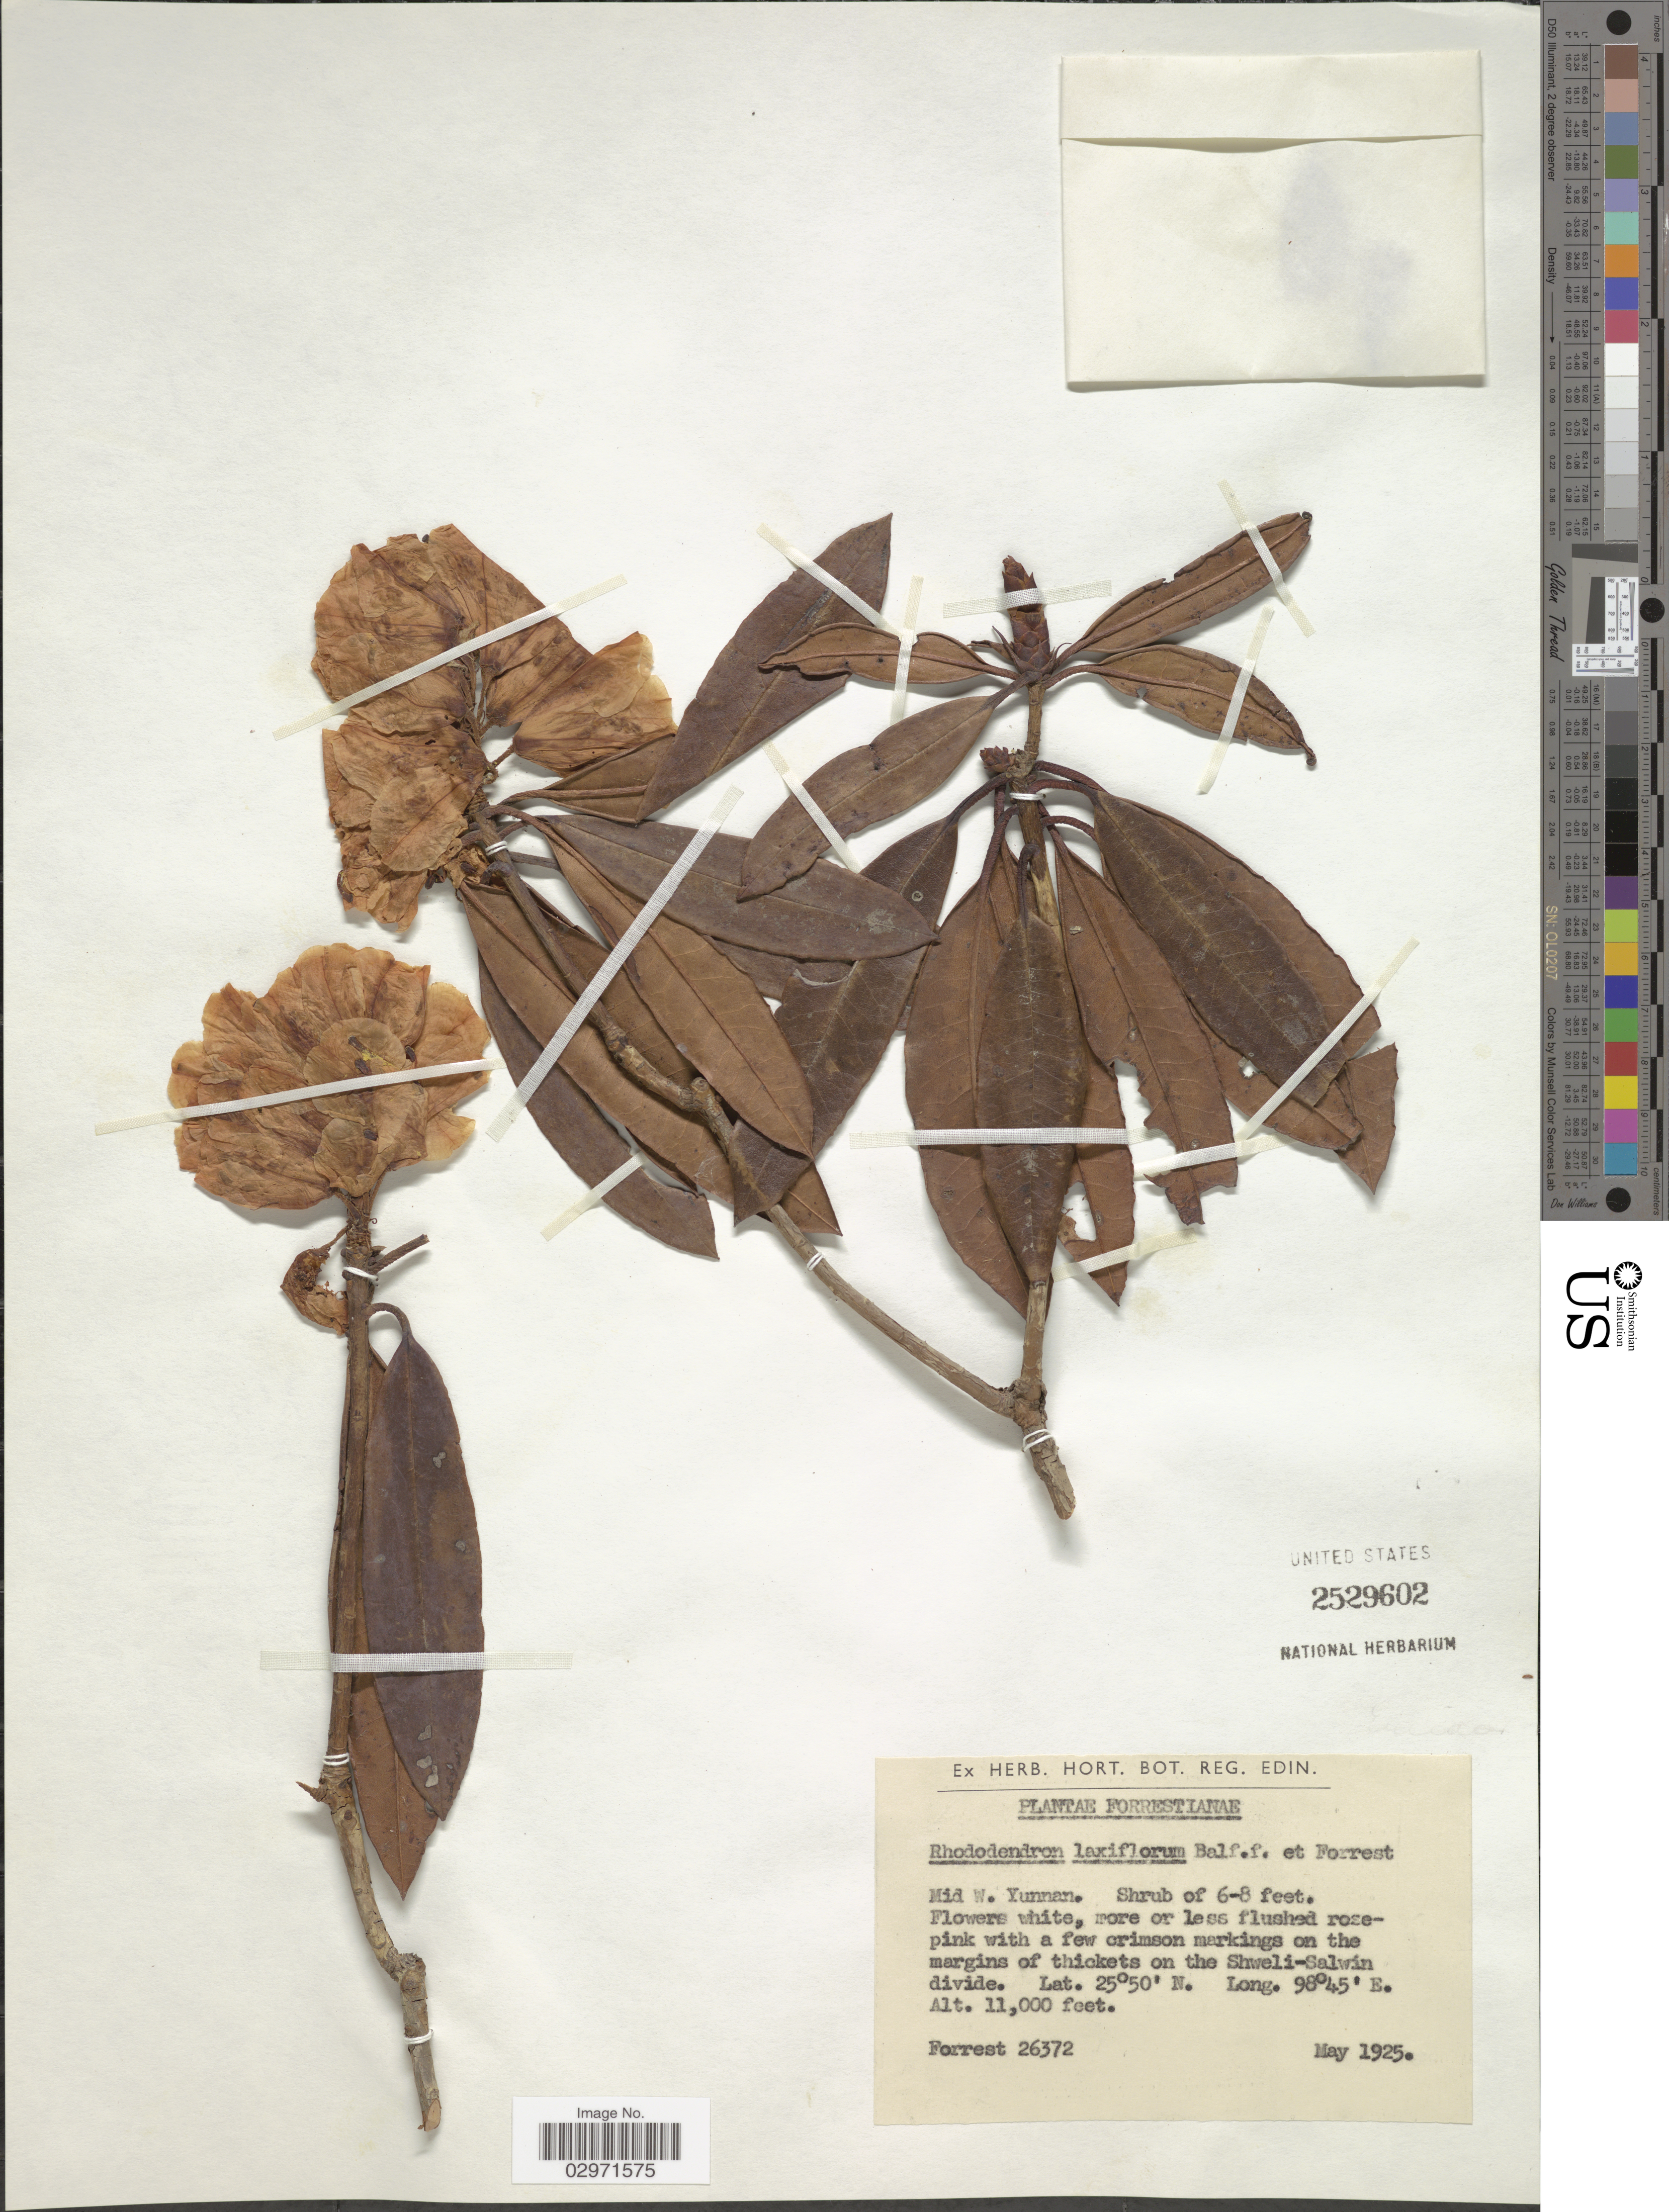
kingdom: Plantae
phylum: Tracheophyta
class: Magnoliopsida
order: Ericales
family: Ericaceae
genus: Rhododendron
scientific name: Rhododendron laxiflorum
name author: Balf. f. & Forrest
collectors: -. Forrest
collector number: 26372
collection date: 1925-05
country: China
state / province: Yunnan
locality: Mid W. Yunnan. On the Shweli-Salwin divide.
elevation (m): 3353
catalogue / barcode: US 2529602